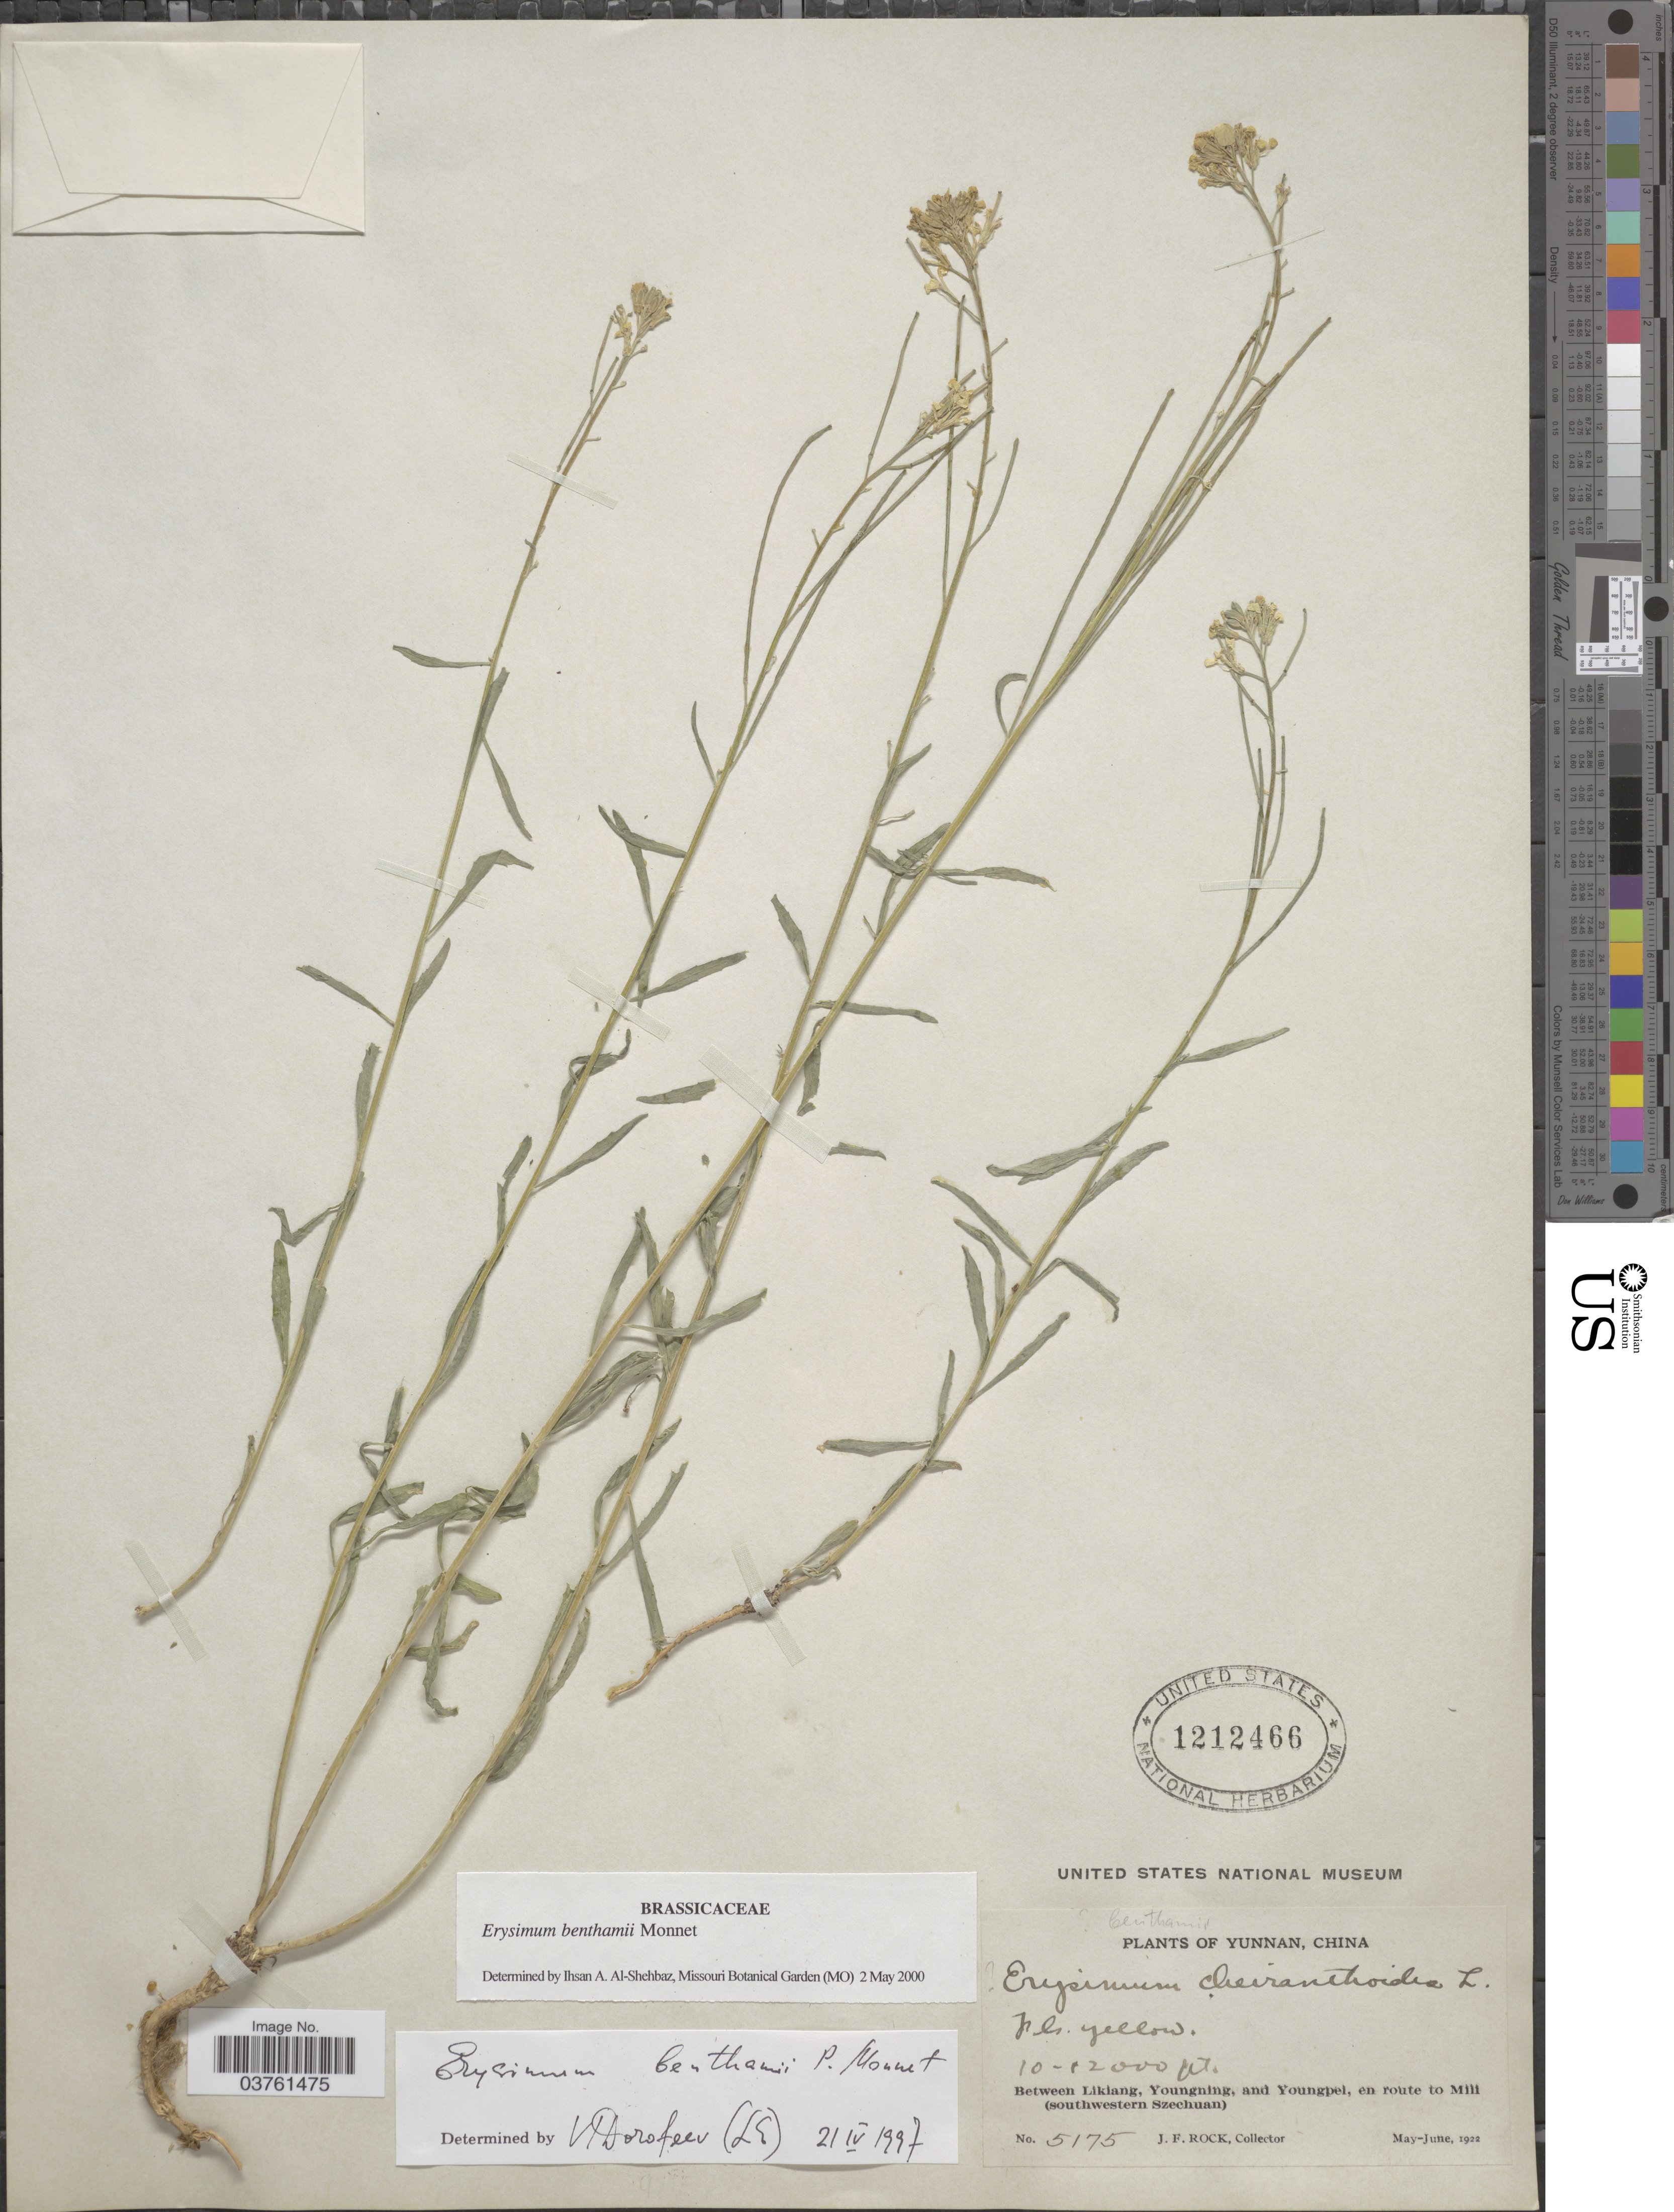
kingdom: Plantae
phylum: Tracheophyta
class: Magnoliopsida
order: Brassicales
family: Brassicaceae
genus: Erysimum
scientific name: Erysimum benthamii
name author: Monnet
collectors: J. Rock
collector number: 5175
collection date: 1922-05/1922-06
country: China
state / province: Yunnan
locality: Between Likiang, Youngning, and Youngpei, en route to Mili (southwestern Szechuan).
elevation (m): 3048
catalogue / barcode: US 1212466